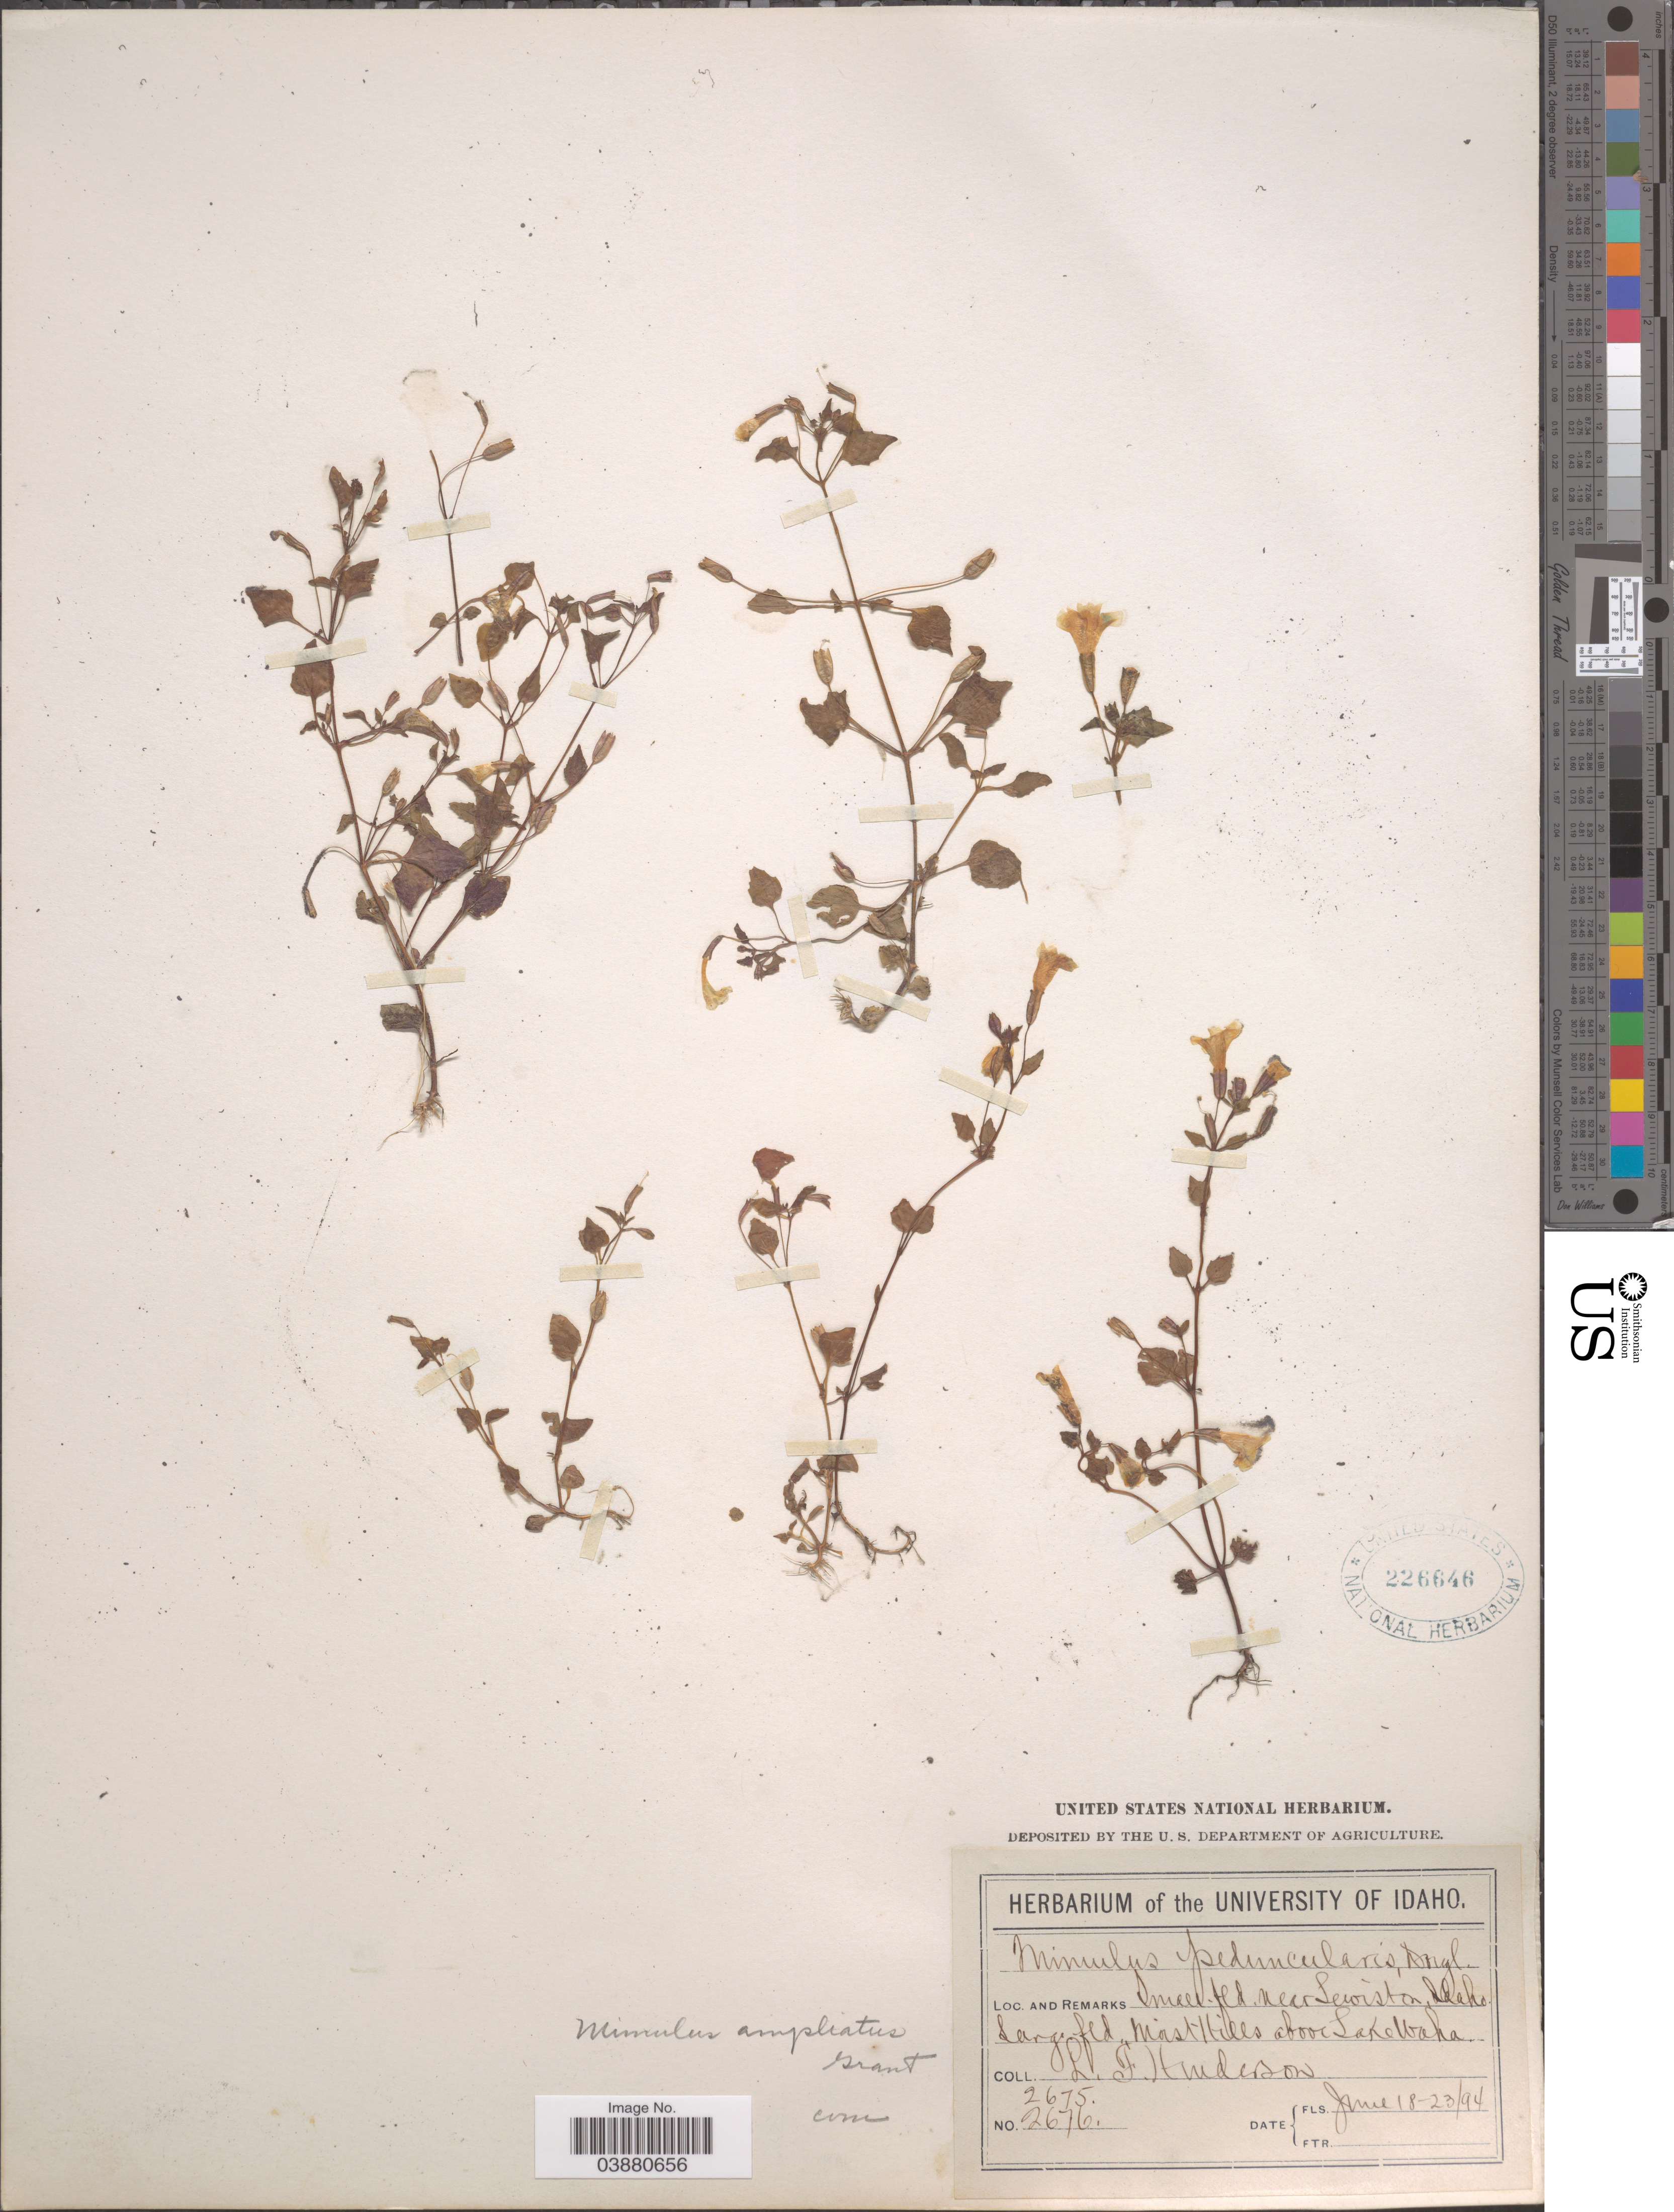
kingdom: Plantae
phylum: Tracheophyta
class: Magnoliopsida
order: Lamiales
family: Phrymaceae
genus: Mimulus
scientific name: Mimulus ampliatus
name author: A.L. Grant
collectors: L. Henderson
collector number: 2675/2676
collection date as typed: Transcribed d/m/y: 18/6/94 to 23/6/94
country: United States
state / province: Idaho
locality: Near Lewiston. Moist hillls above Lake Waha.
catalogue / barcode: US 226646